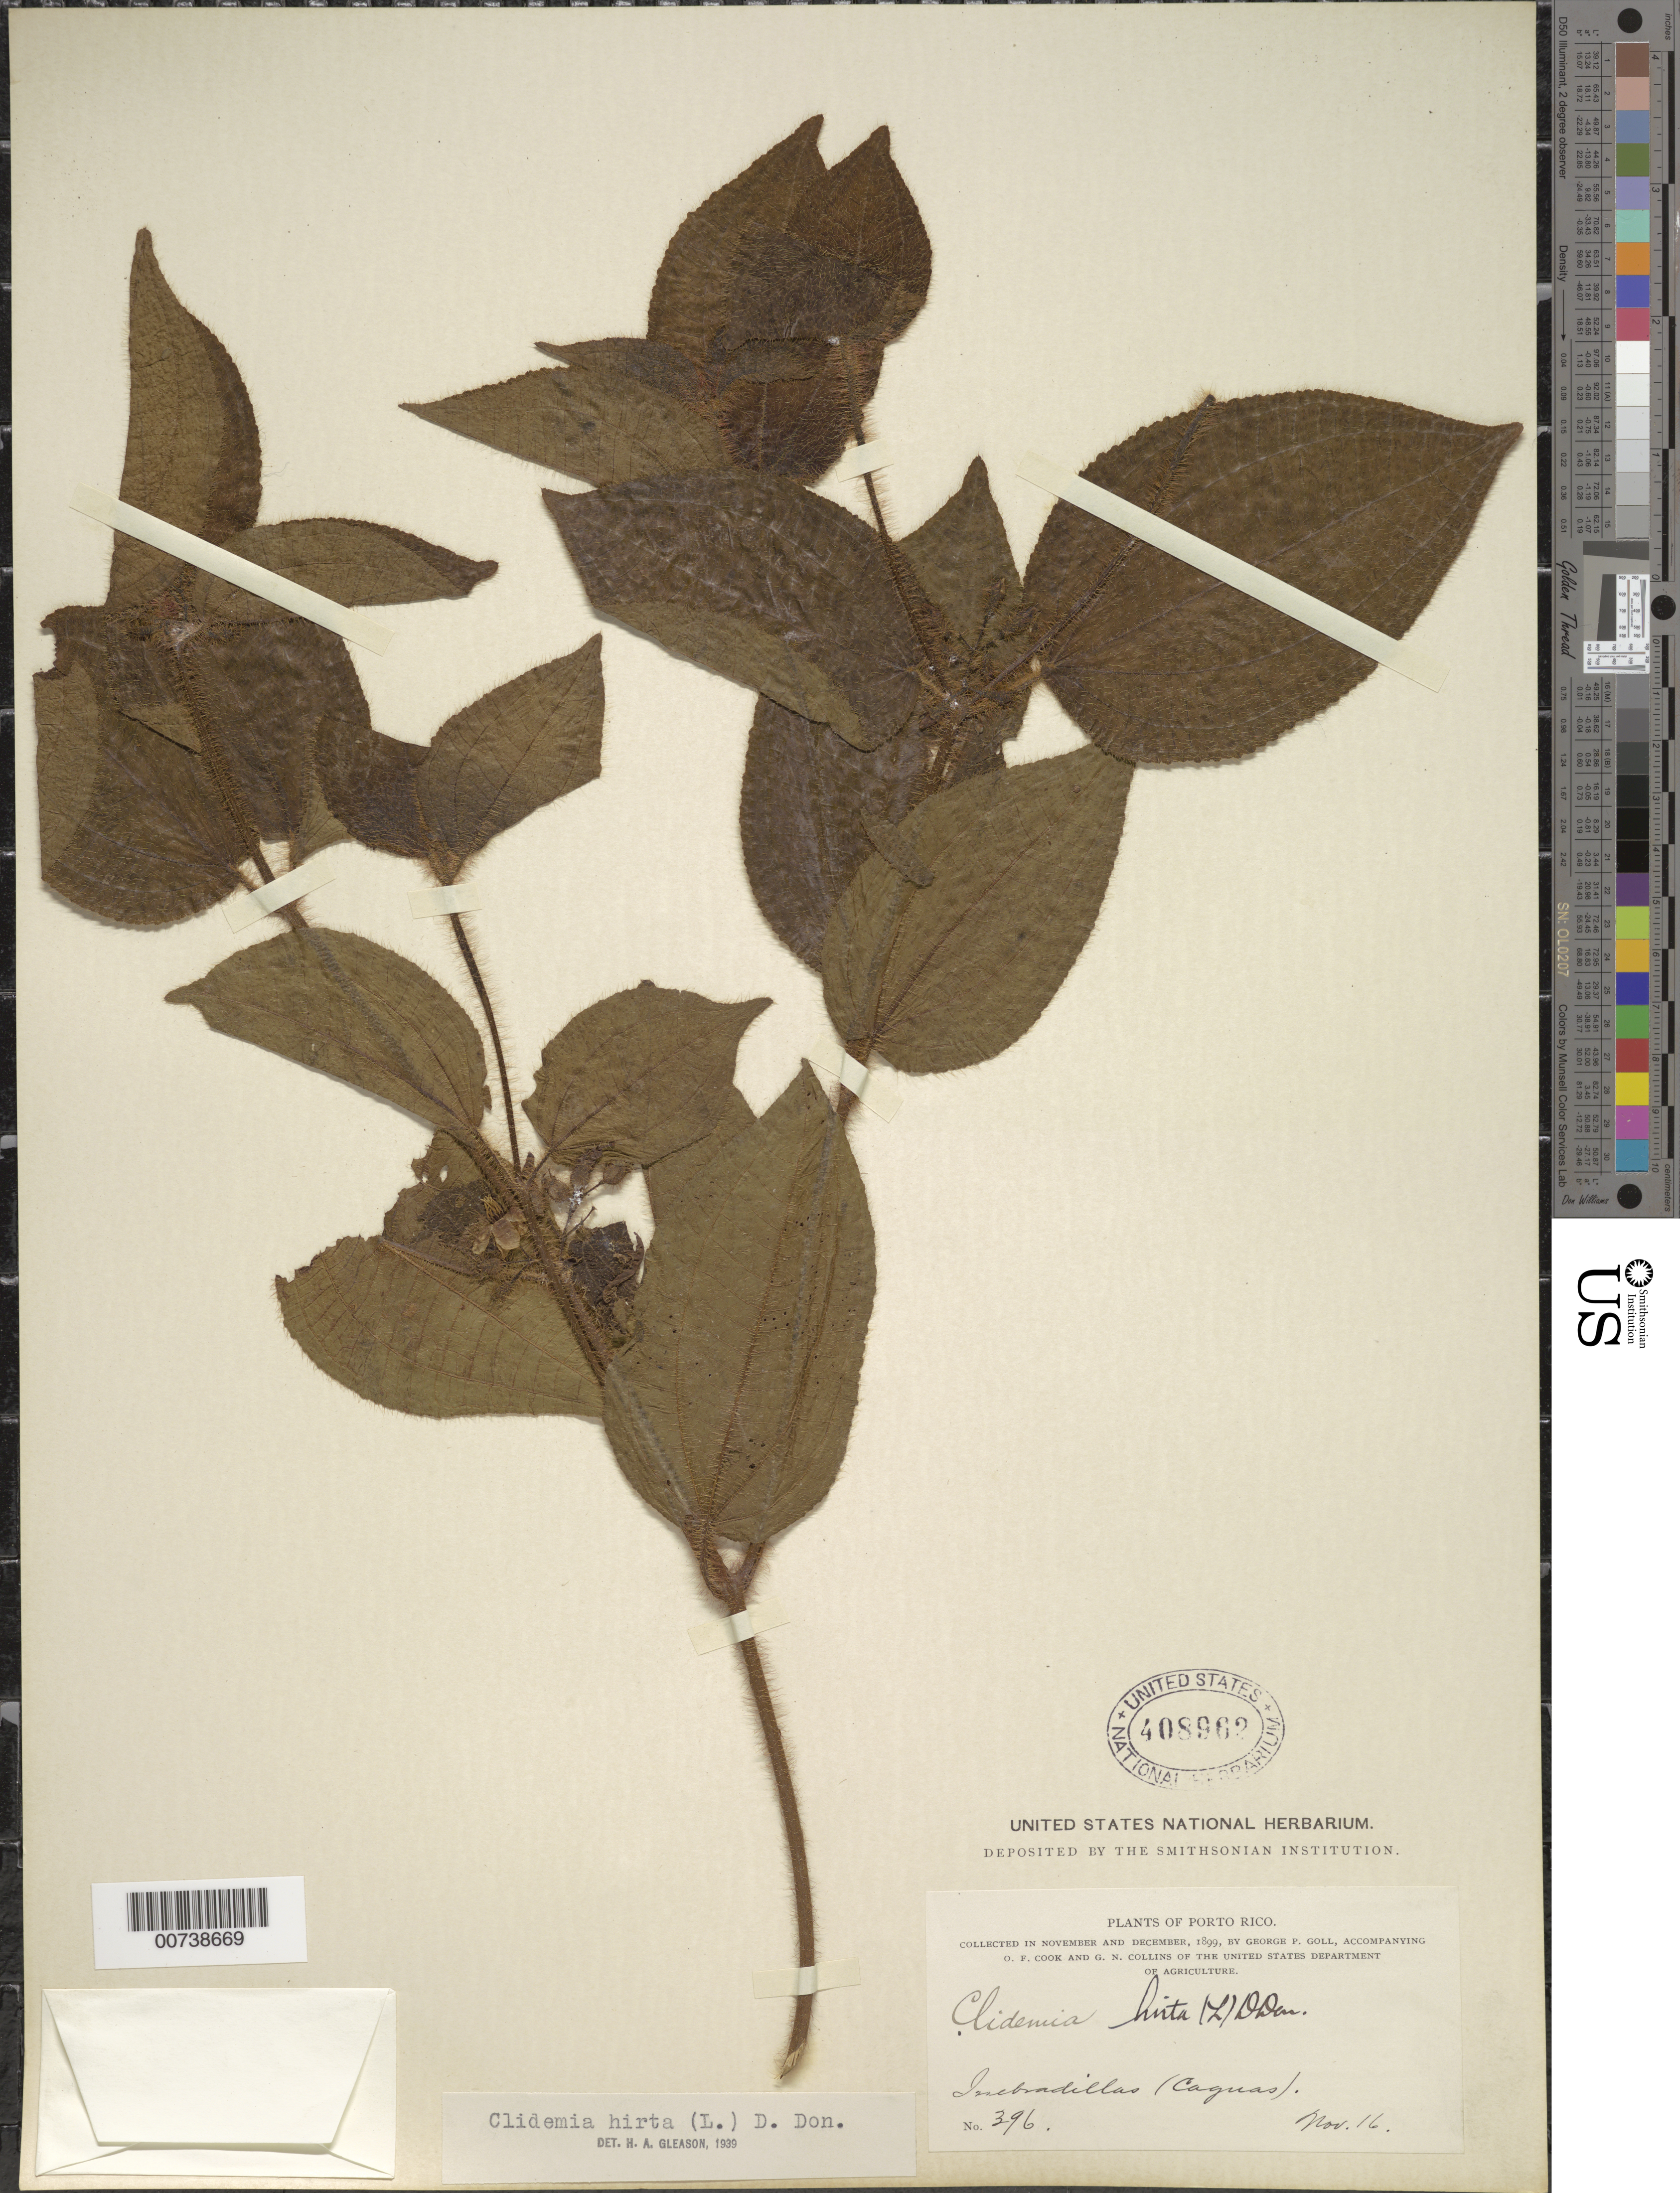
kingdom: Plantae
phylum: Tracheophyta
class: Magnoliopsida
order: Myrtales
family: Melastomataceae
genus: Clidemia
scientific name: Clidemia hirta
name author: (L.) D. Don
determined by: Gleason, H. A.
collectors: G. Goll, O. F. Cook & G. N. Collins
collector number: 396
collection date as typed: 16 Nov 1899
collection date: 1899-11-16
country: Puerto Rico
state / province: Caguas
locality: Quebradillas (Caguas)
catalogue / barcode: US 408962